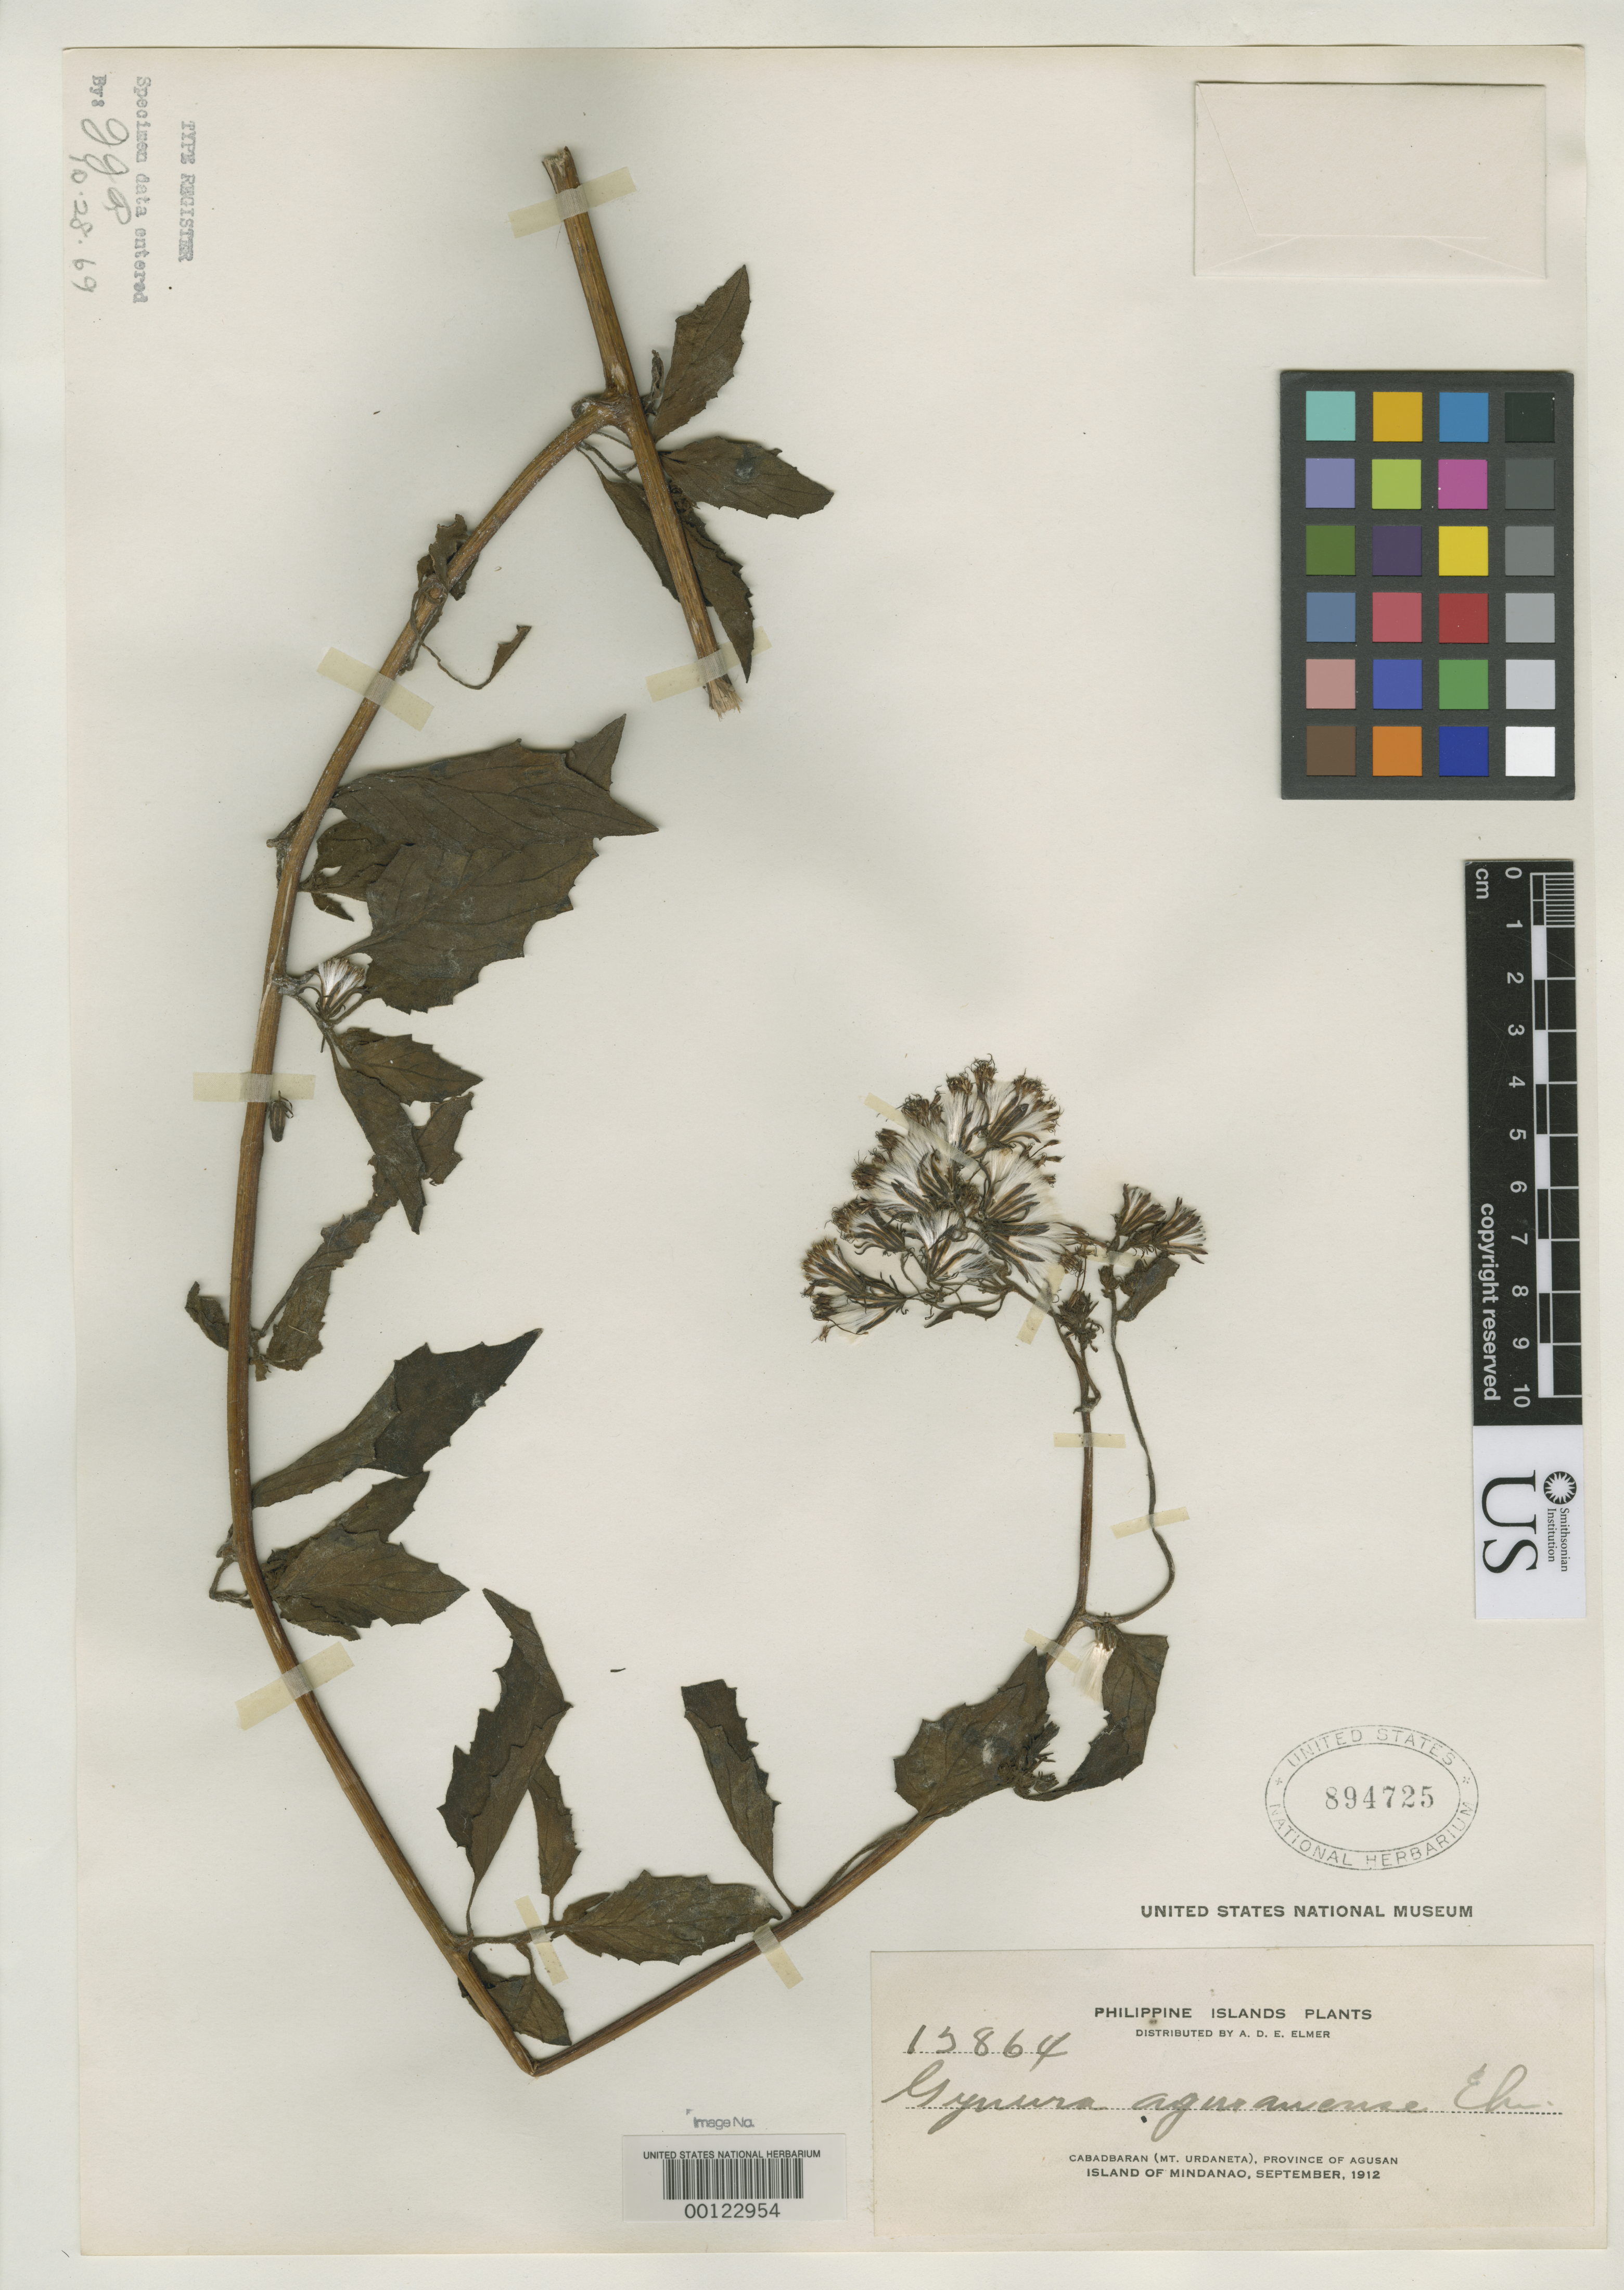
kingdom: Plantae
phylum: Tracheophyta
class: Magnoliopsida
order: Asterales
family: Asteraceae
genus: Gynura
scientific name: Gynura agusanense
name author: Elmer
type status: Isotype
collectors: A. D. E. Elmer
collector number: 13864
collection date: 1912-07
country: Philippines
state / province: Caraga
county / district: Agusan del Norte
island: Mindanao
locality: Cabadbaran (Mt. Urdaneta), province of Agusan, Island of Mindanao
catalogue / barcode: US 894725